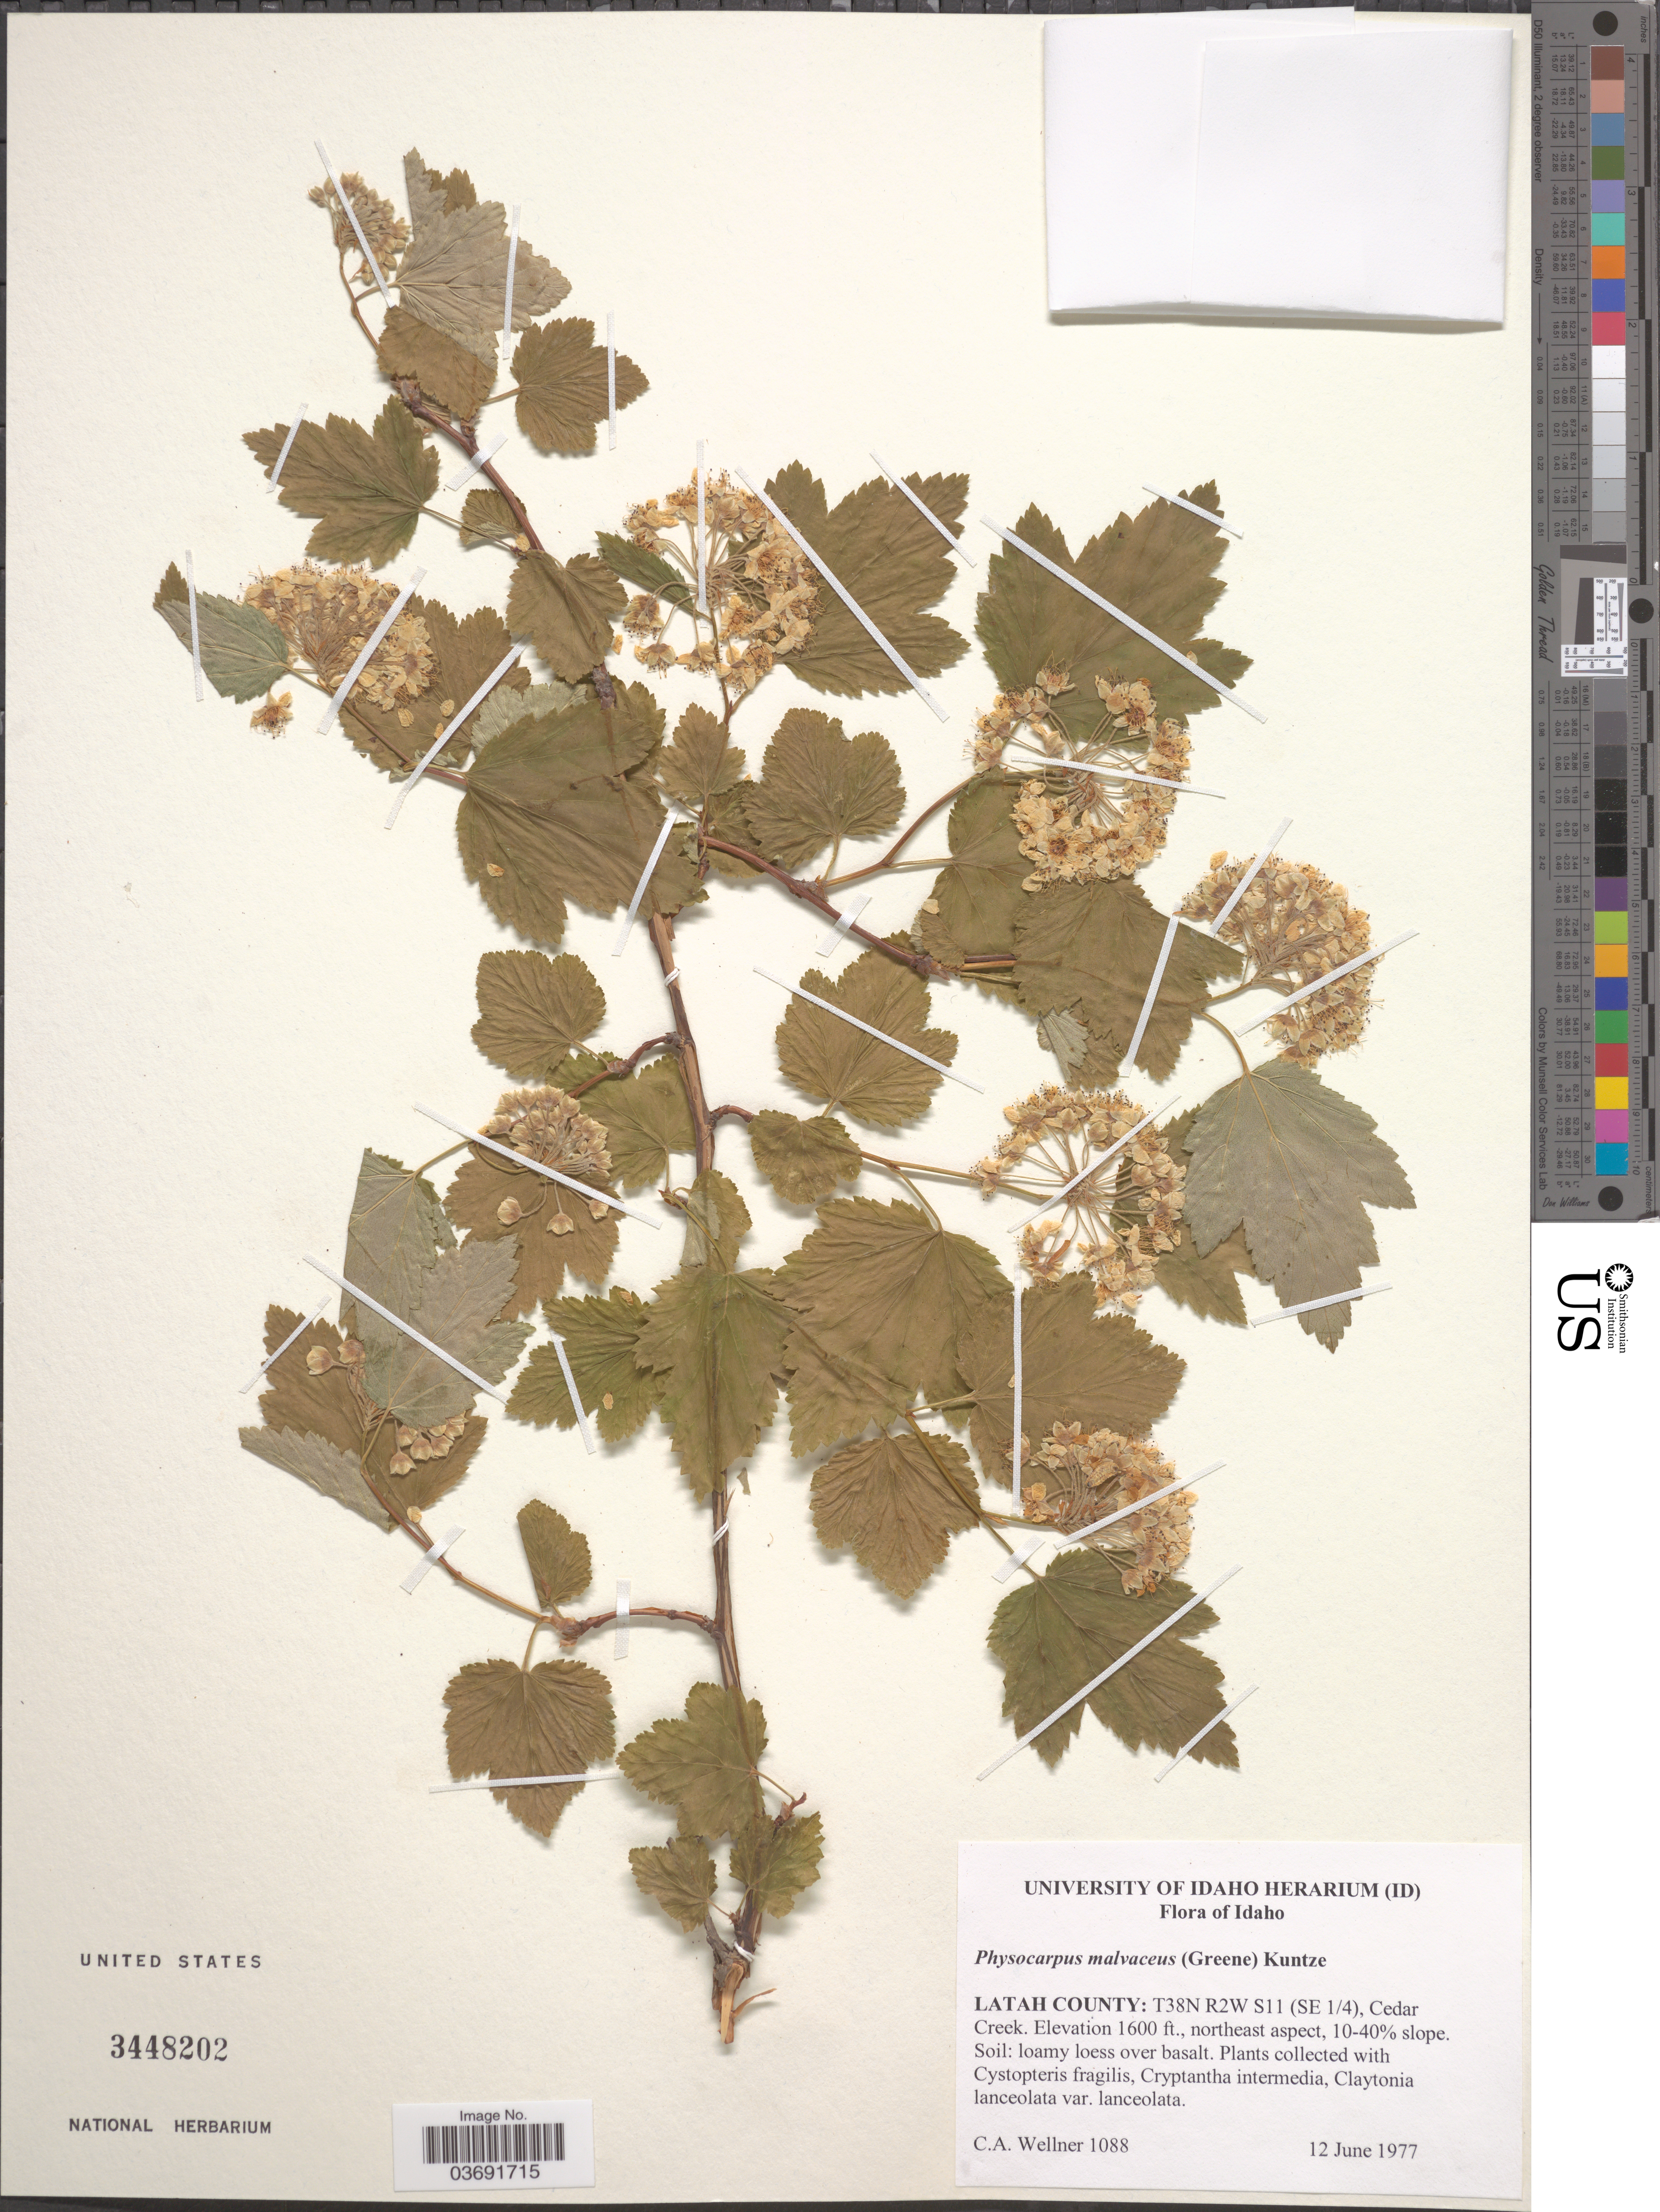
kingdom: Plantae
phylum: Tracheophyta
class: Magnoliopsida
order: Rosales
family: Rosaceae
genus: Physocarpus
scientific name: Physocarpus malvaceus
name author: (Greene) Kuntze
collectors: C. Wellner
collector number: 1088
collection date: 1977-06-12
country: United States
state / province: Idaho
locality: Latah County: T38N R2W S11 (SE1/4), Cedar Creek.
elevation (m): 488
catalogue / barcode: US 3448202